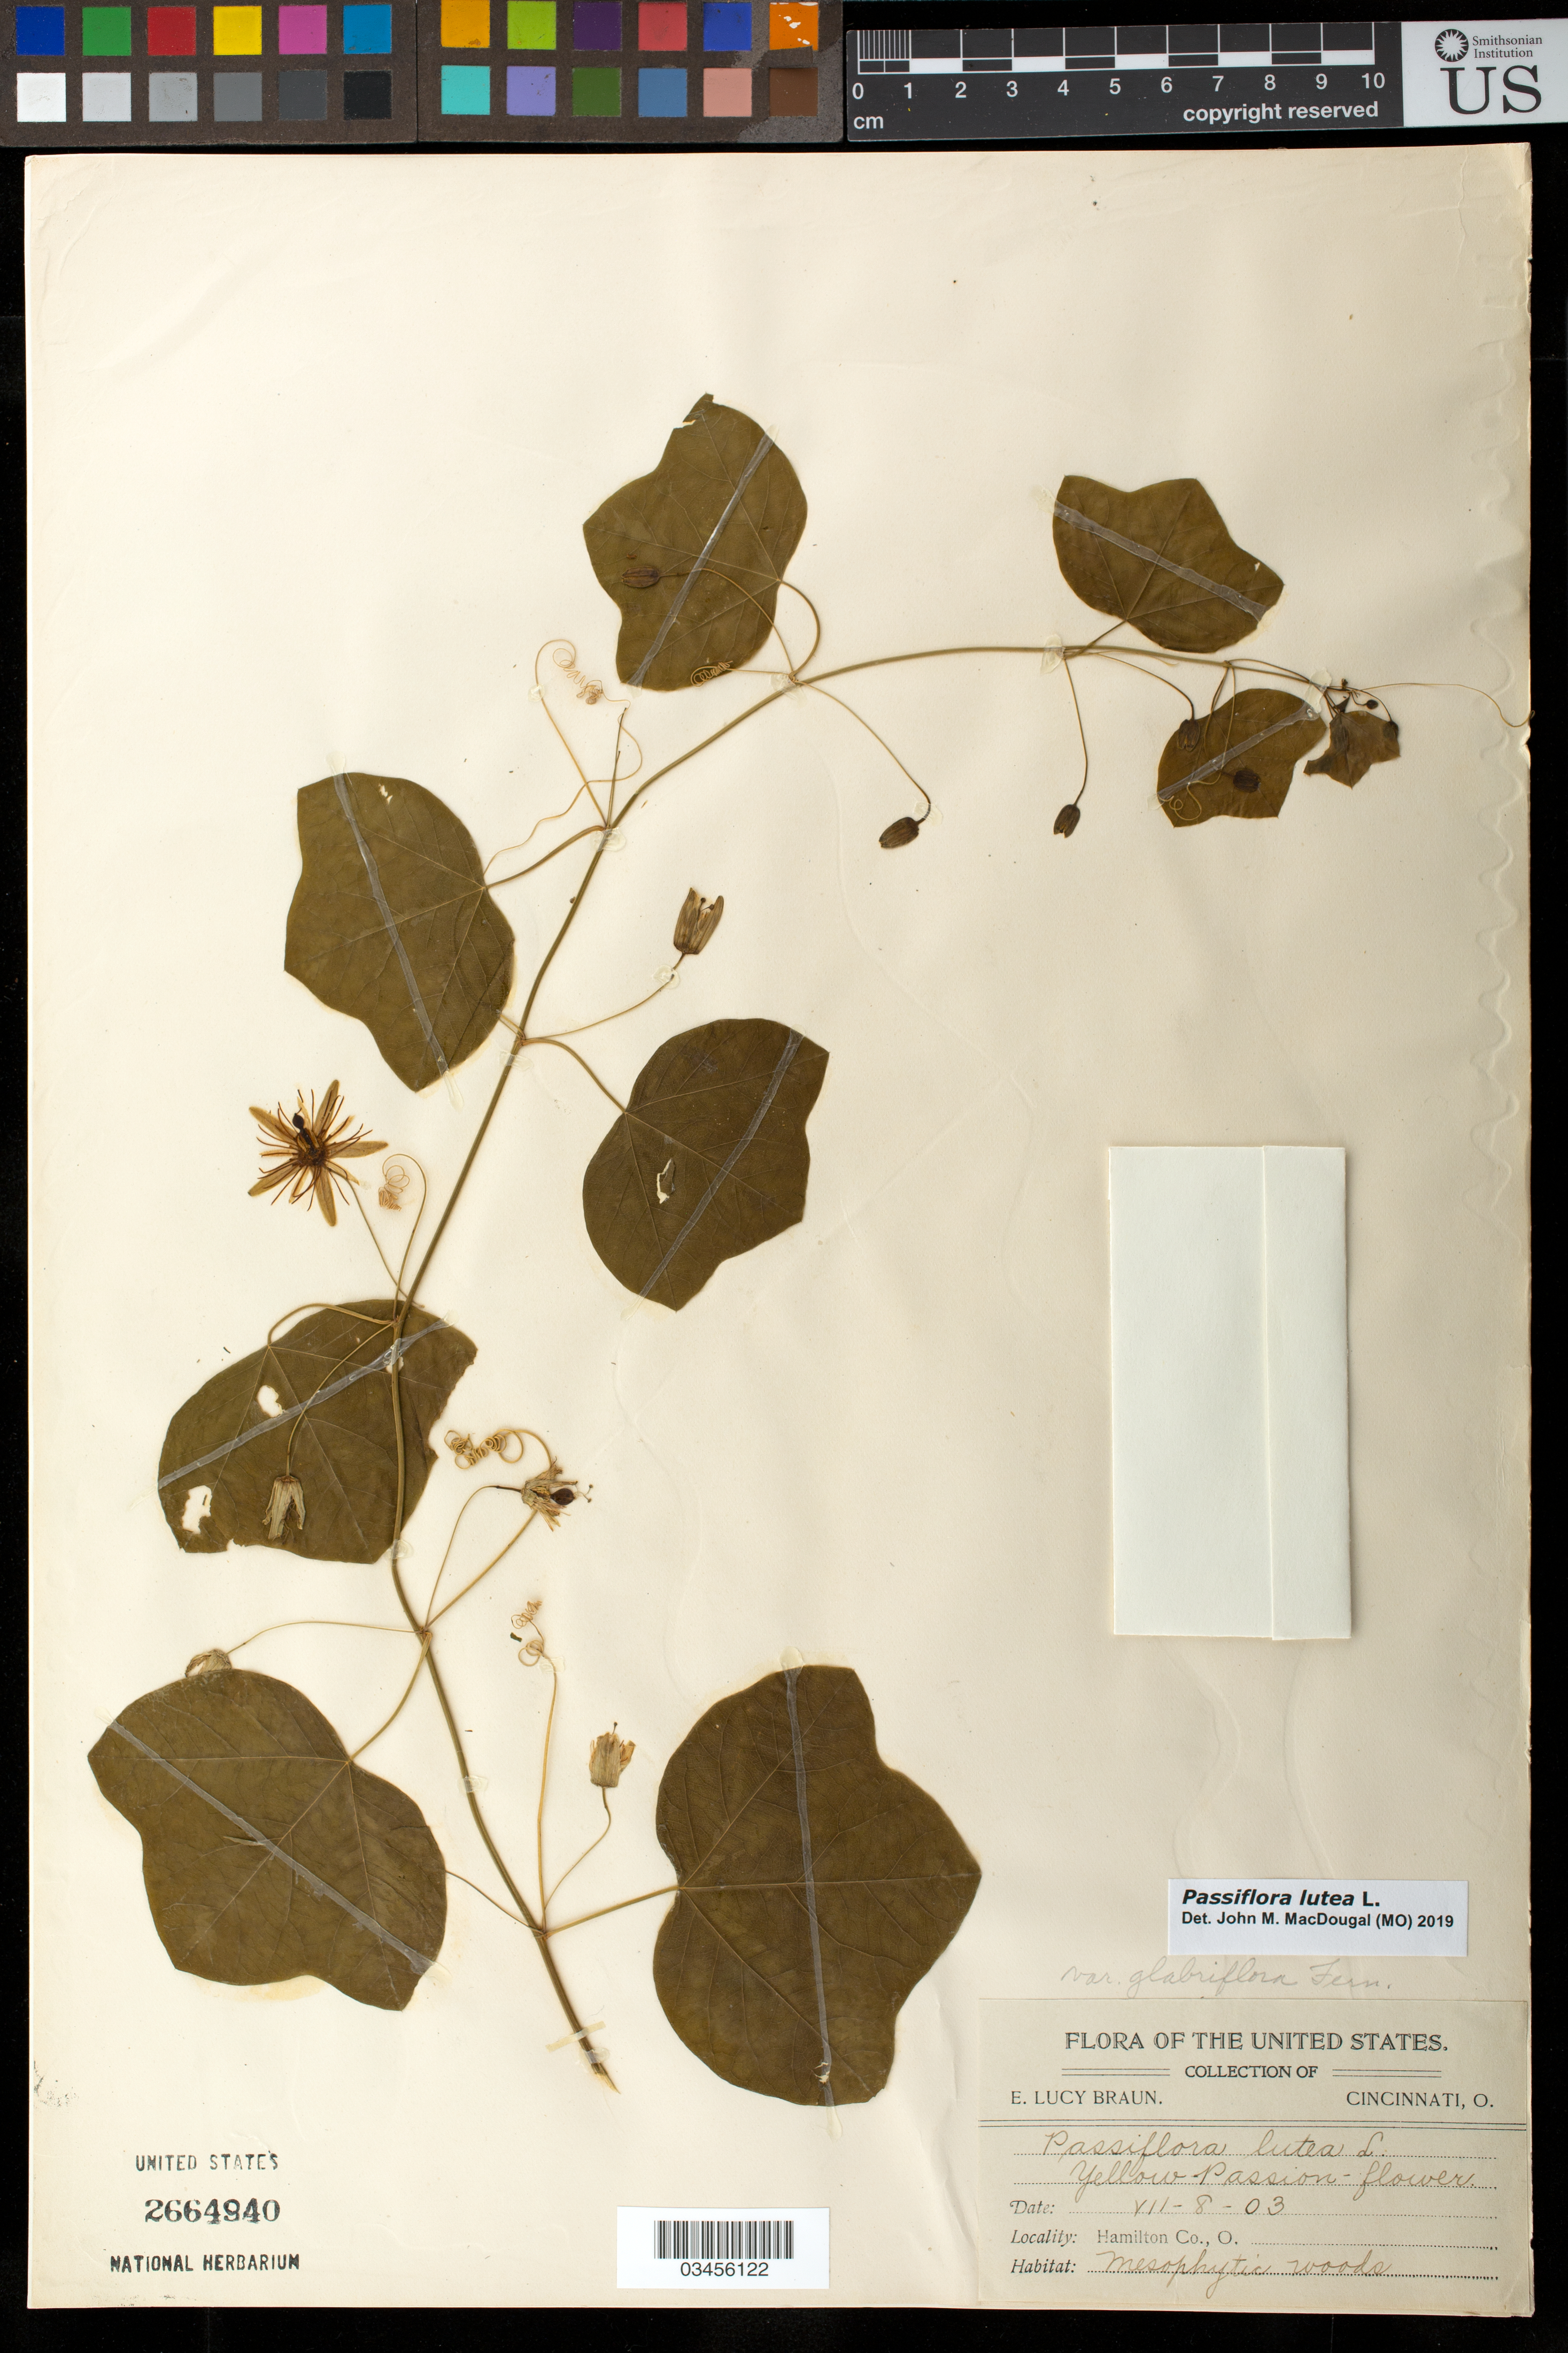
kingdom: Plantae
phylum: Tracheophyta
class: Magnoliopsida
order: Malpighiales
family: Passifloraceae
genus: Passiflora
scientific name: Passiflora lutea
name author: L.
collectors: E. L. Braun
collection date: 1903-08-07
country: United States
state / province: Ohio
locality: Hamilton Co.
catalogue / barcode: US 2664940